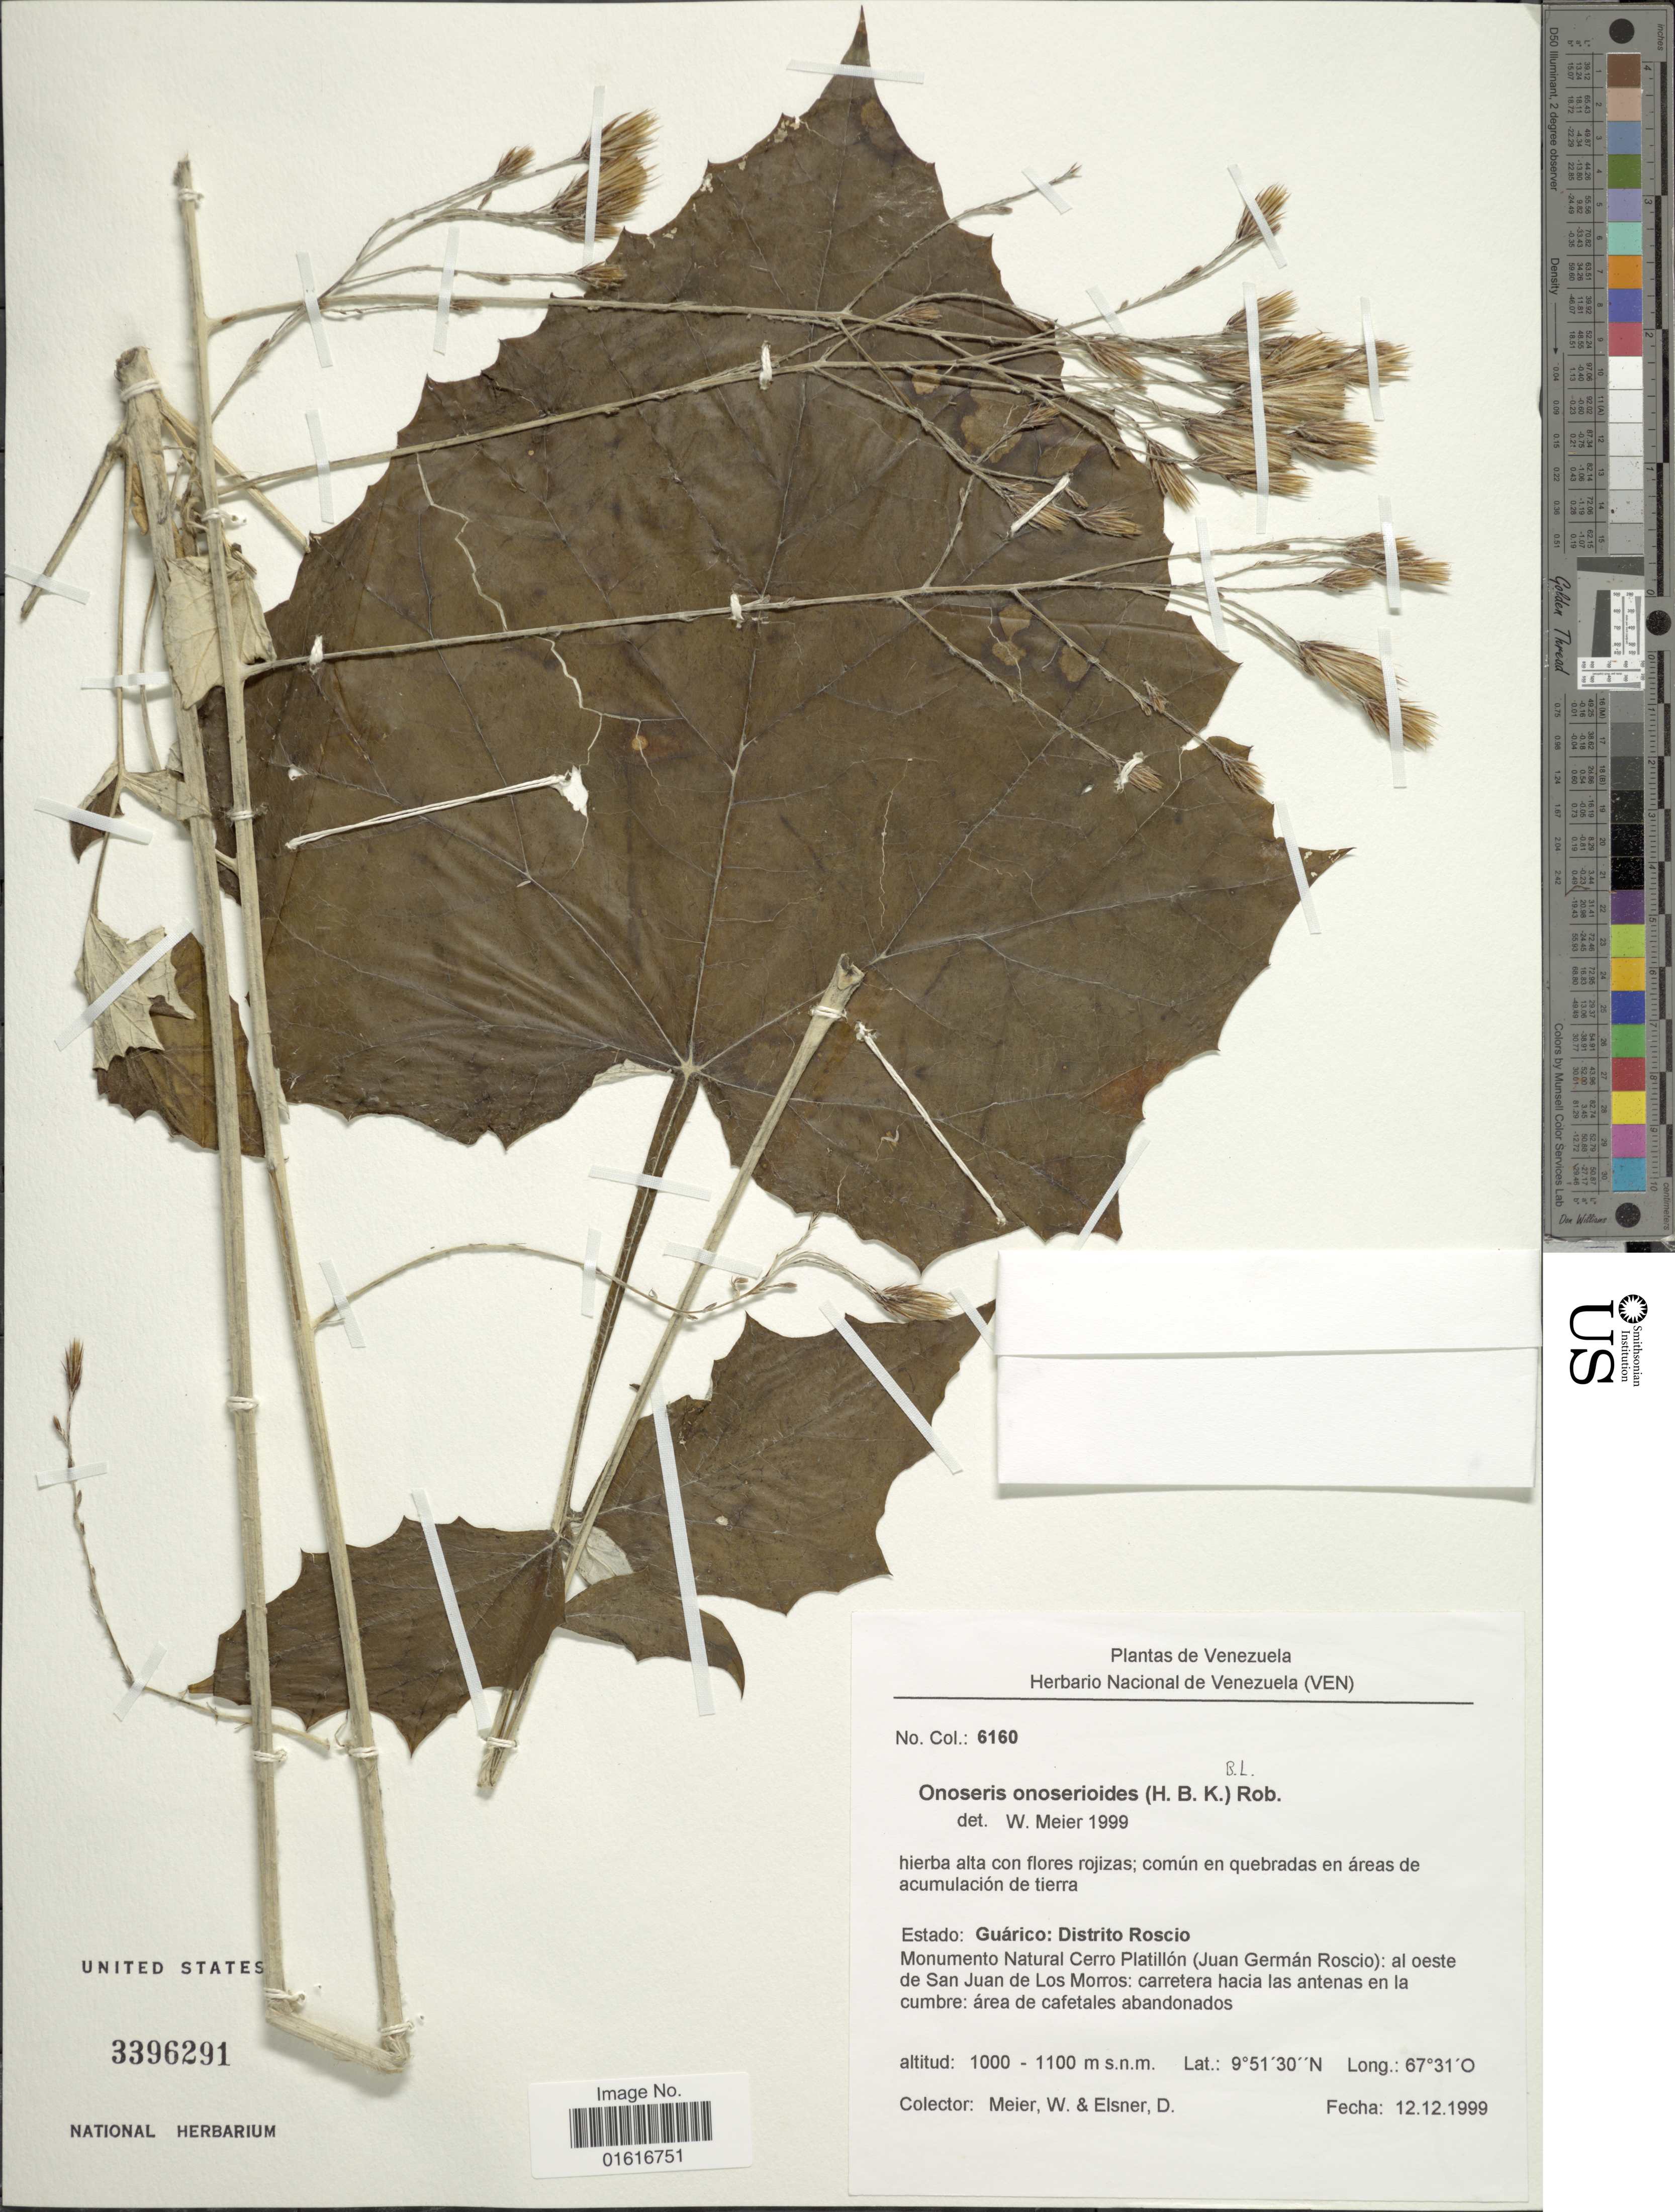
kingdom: Plantae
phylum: Tracheophyta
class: Magnoliopsida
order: Asterales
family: Asteraceae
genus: Onoseris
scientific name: Onoseris onoseroides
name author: (Kunth) B.L. Rob.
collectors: W. Meier & D. Elsner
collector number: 6160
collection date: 1999-12-12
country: Venezuela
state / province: Guárico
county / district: Juan Germán Roscio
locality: Distrito Roscio. Monumento Natural Cerro Platillon (Juan German Roscio): al oeste de San Juan de los Morros: carretera hacia las antenas en la cumbre: area de cafetales abandonados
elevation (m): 1000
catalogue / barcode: US 3396291